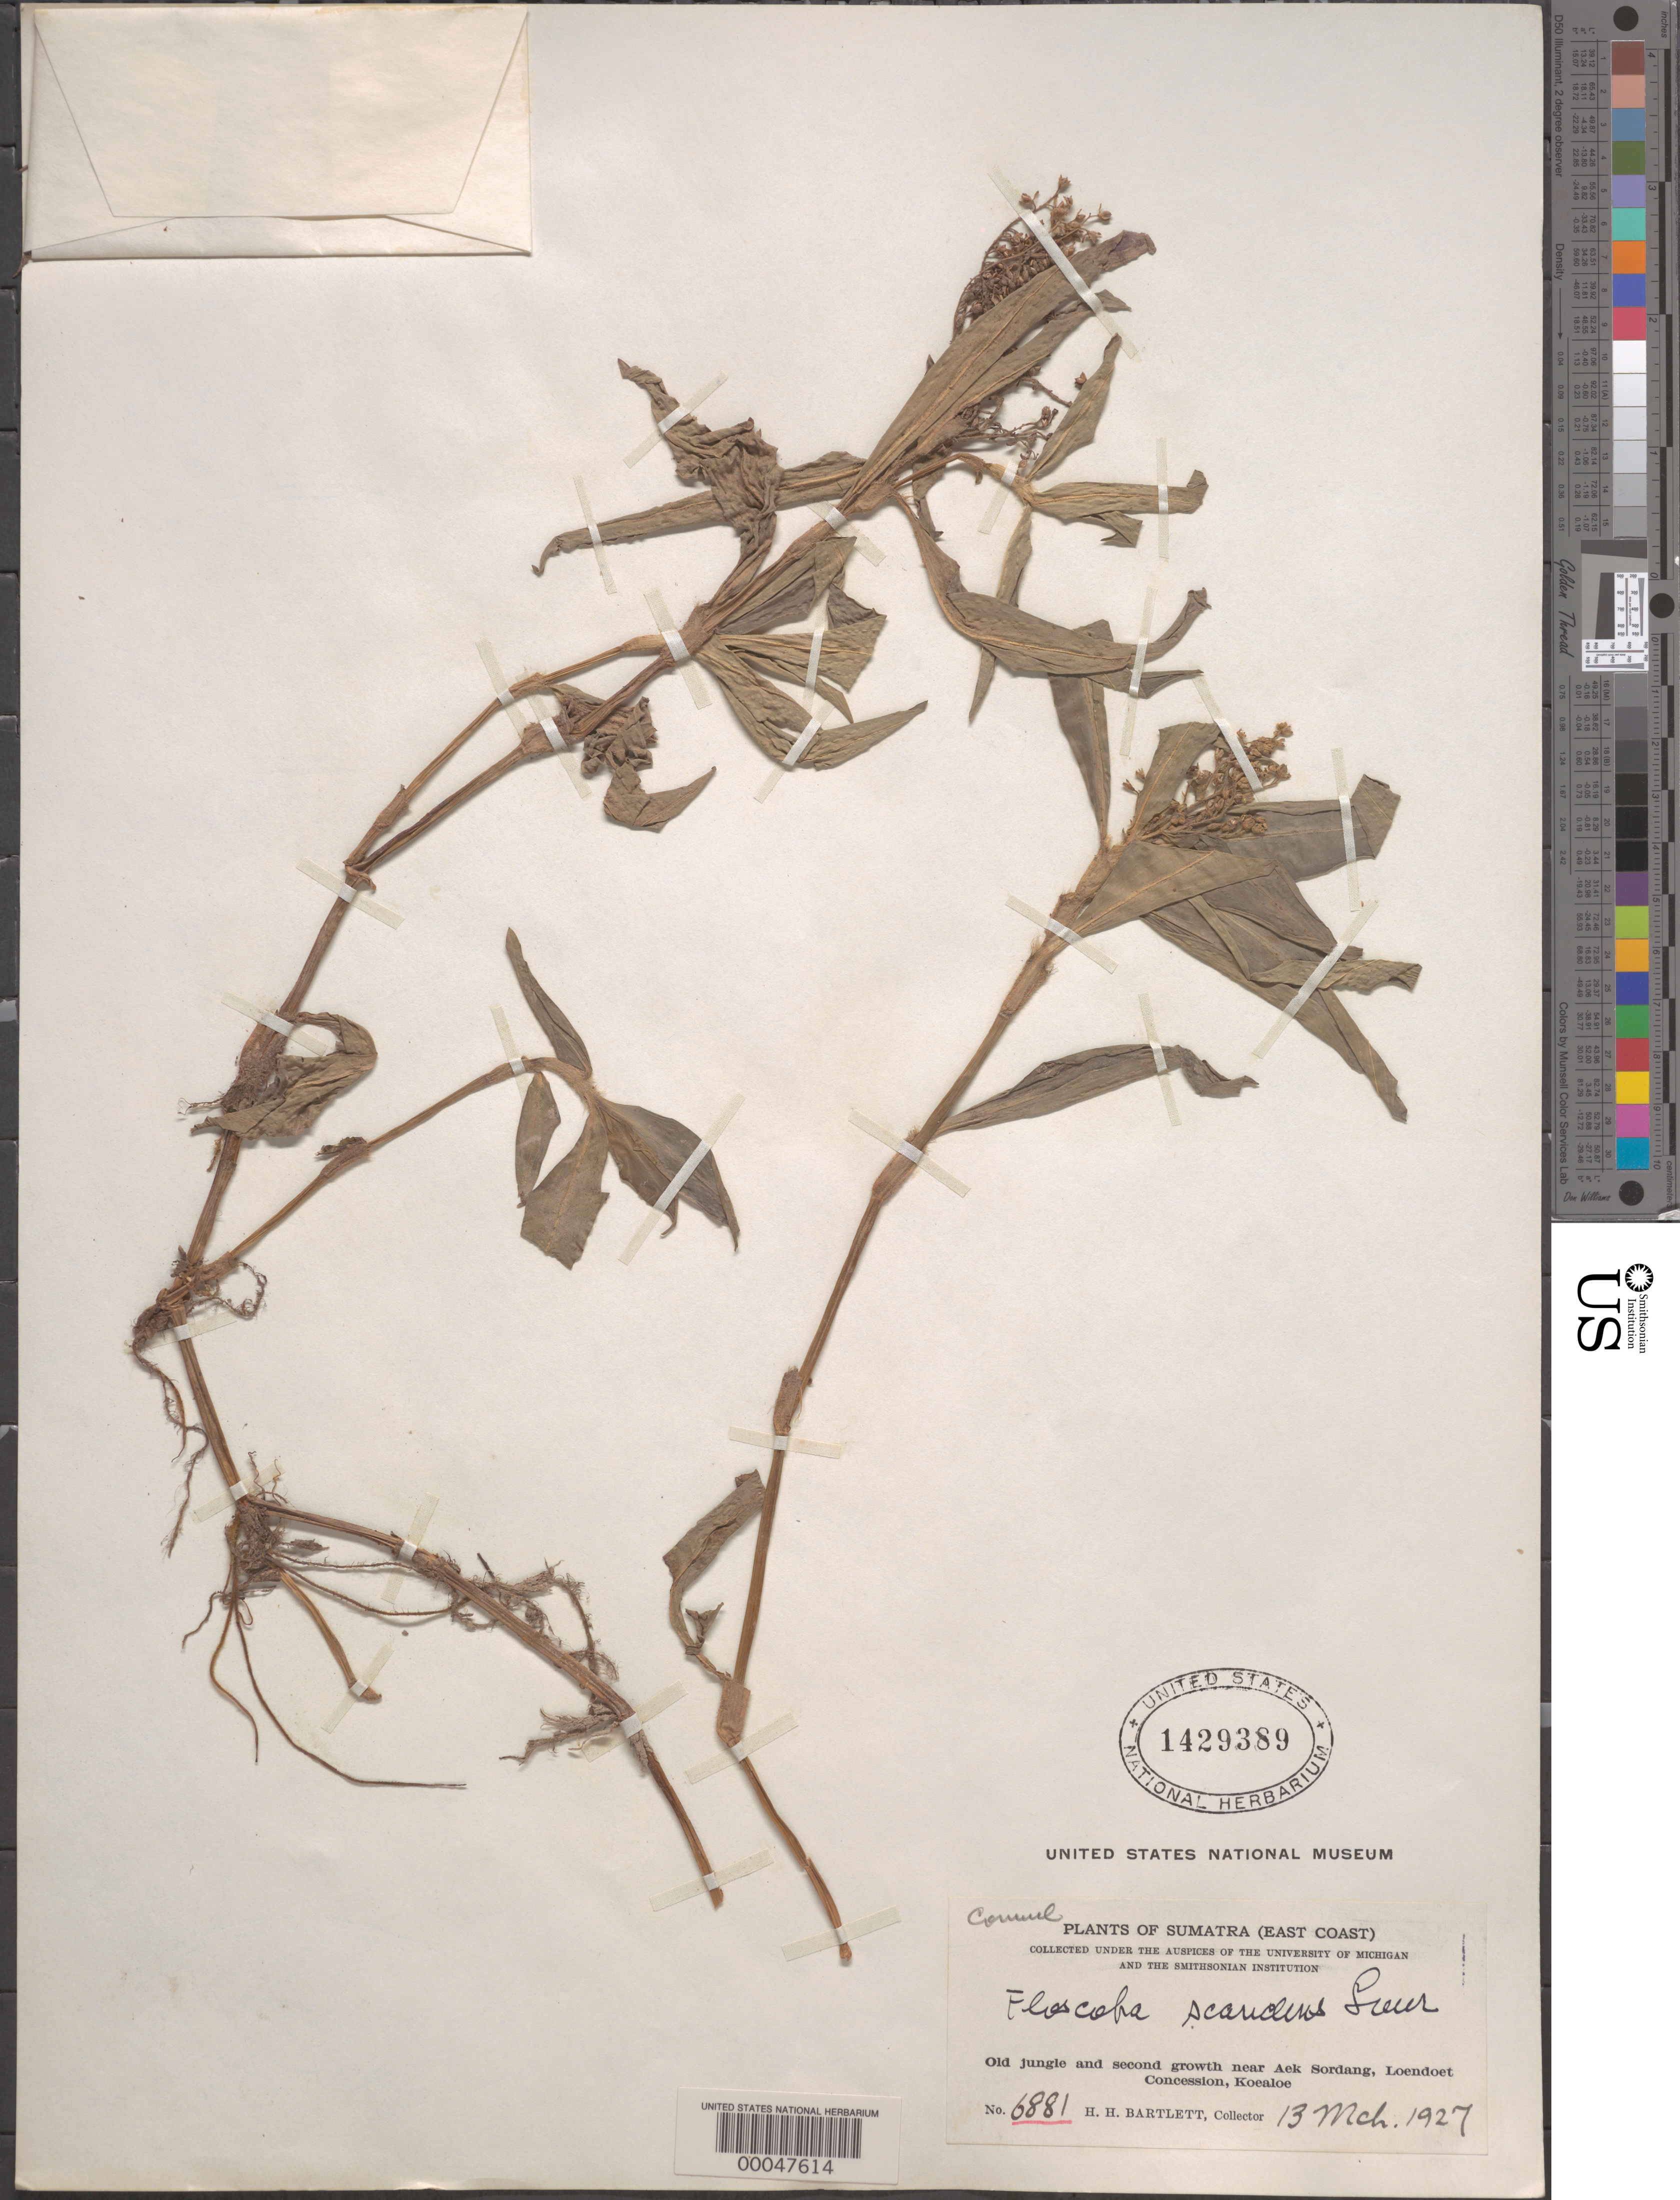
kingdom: Plantae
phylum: Tracheophyta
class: Liliopsida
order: Commelinales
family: Commelinaceae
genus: Floscopa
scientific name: Floscopa scandens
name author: Lour.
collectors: H. H. Bartlett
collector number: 6881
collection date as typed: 13 Mar 1927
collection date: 1927-03-13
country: Indonesia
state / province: Sumatra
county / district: Sumatera Utara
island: Sumatra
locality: Aek Sordang, Loendoet Concession, Koealoe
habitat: Old jungle and second growth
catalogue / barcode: US 1429389